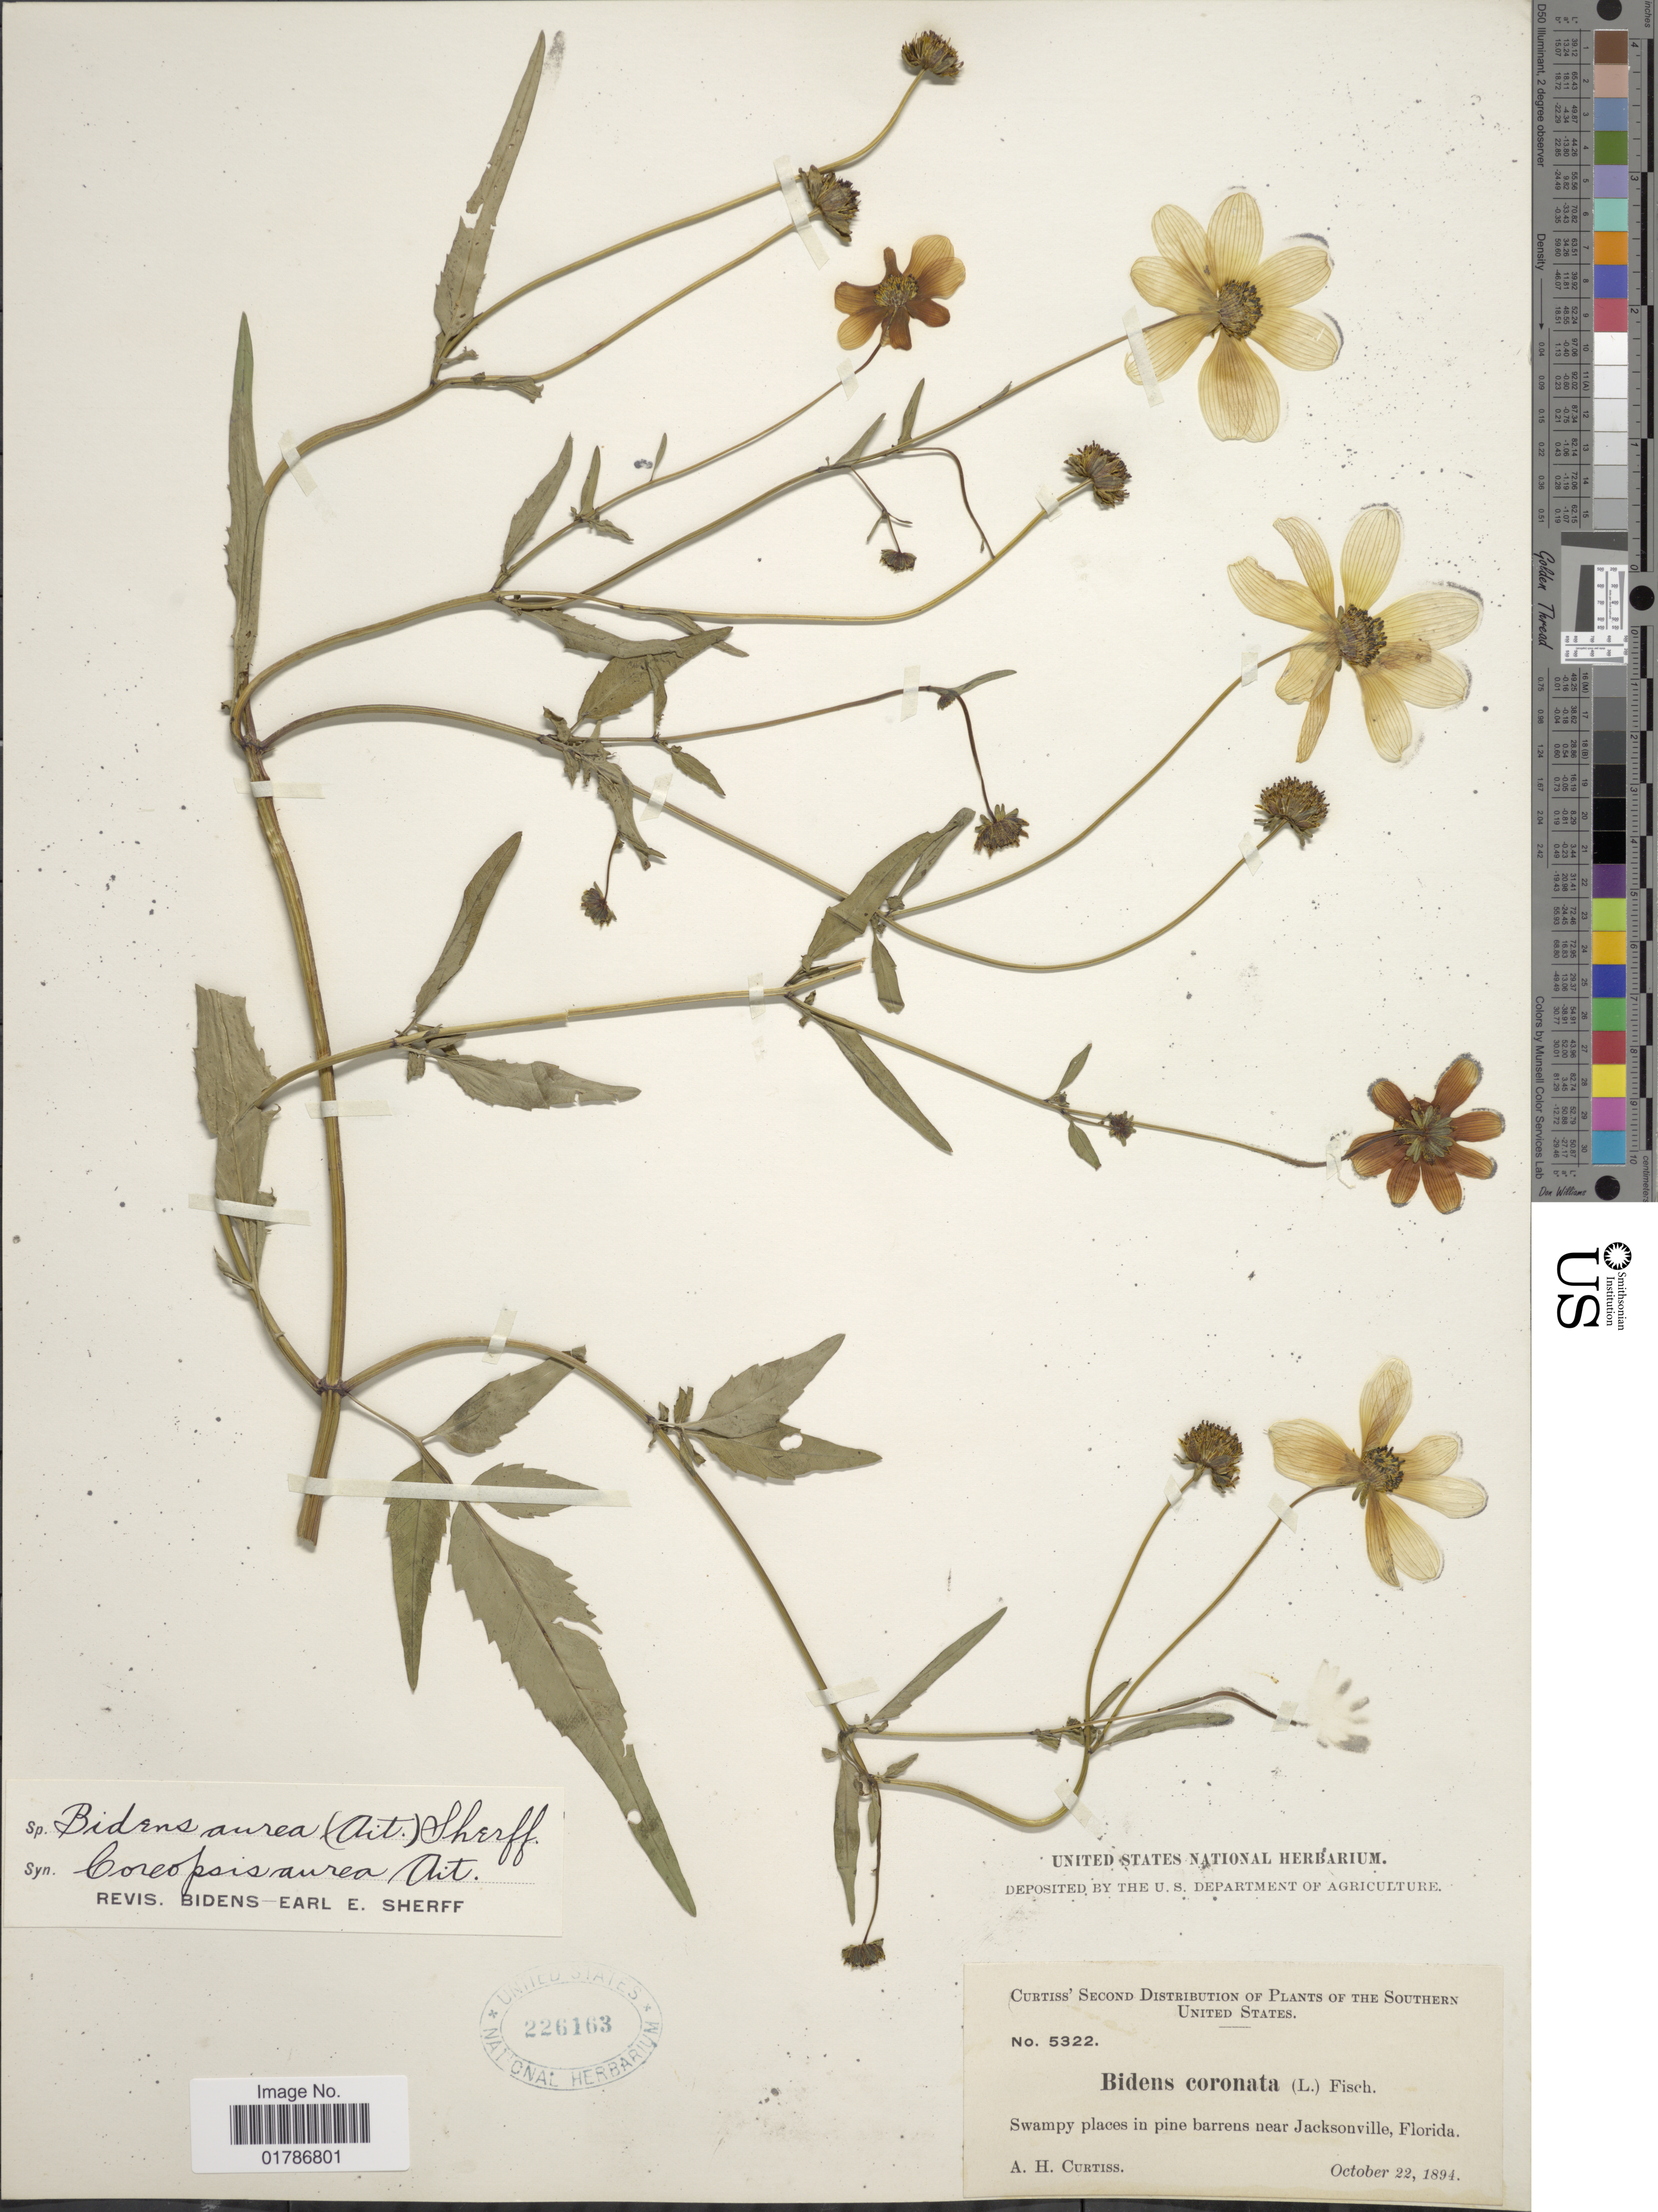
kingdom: Plantae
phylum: Tracheophyta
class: Magnoliopsida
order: Asterales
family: Asteraceae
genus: Bidens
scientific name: Bidens mitis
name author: (Michx.) Sherff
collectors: A. H. Curtiss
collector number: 5322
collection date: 1894-10-22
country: United States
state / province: Florida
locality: Southern United States, Swampy places in pine barrens near Jacksonville, Florida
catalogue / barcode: US 226163